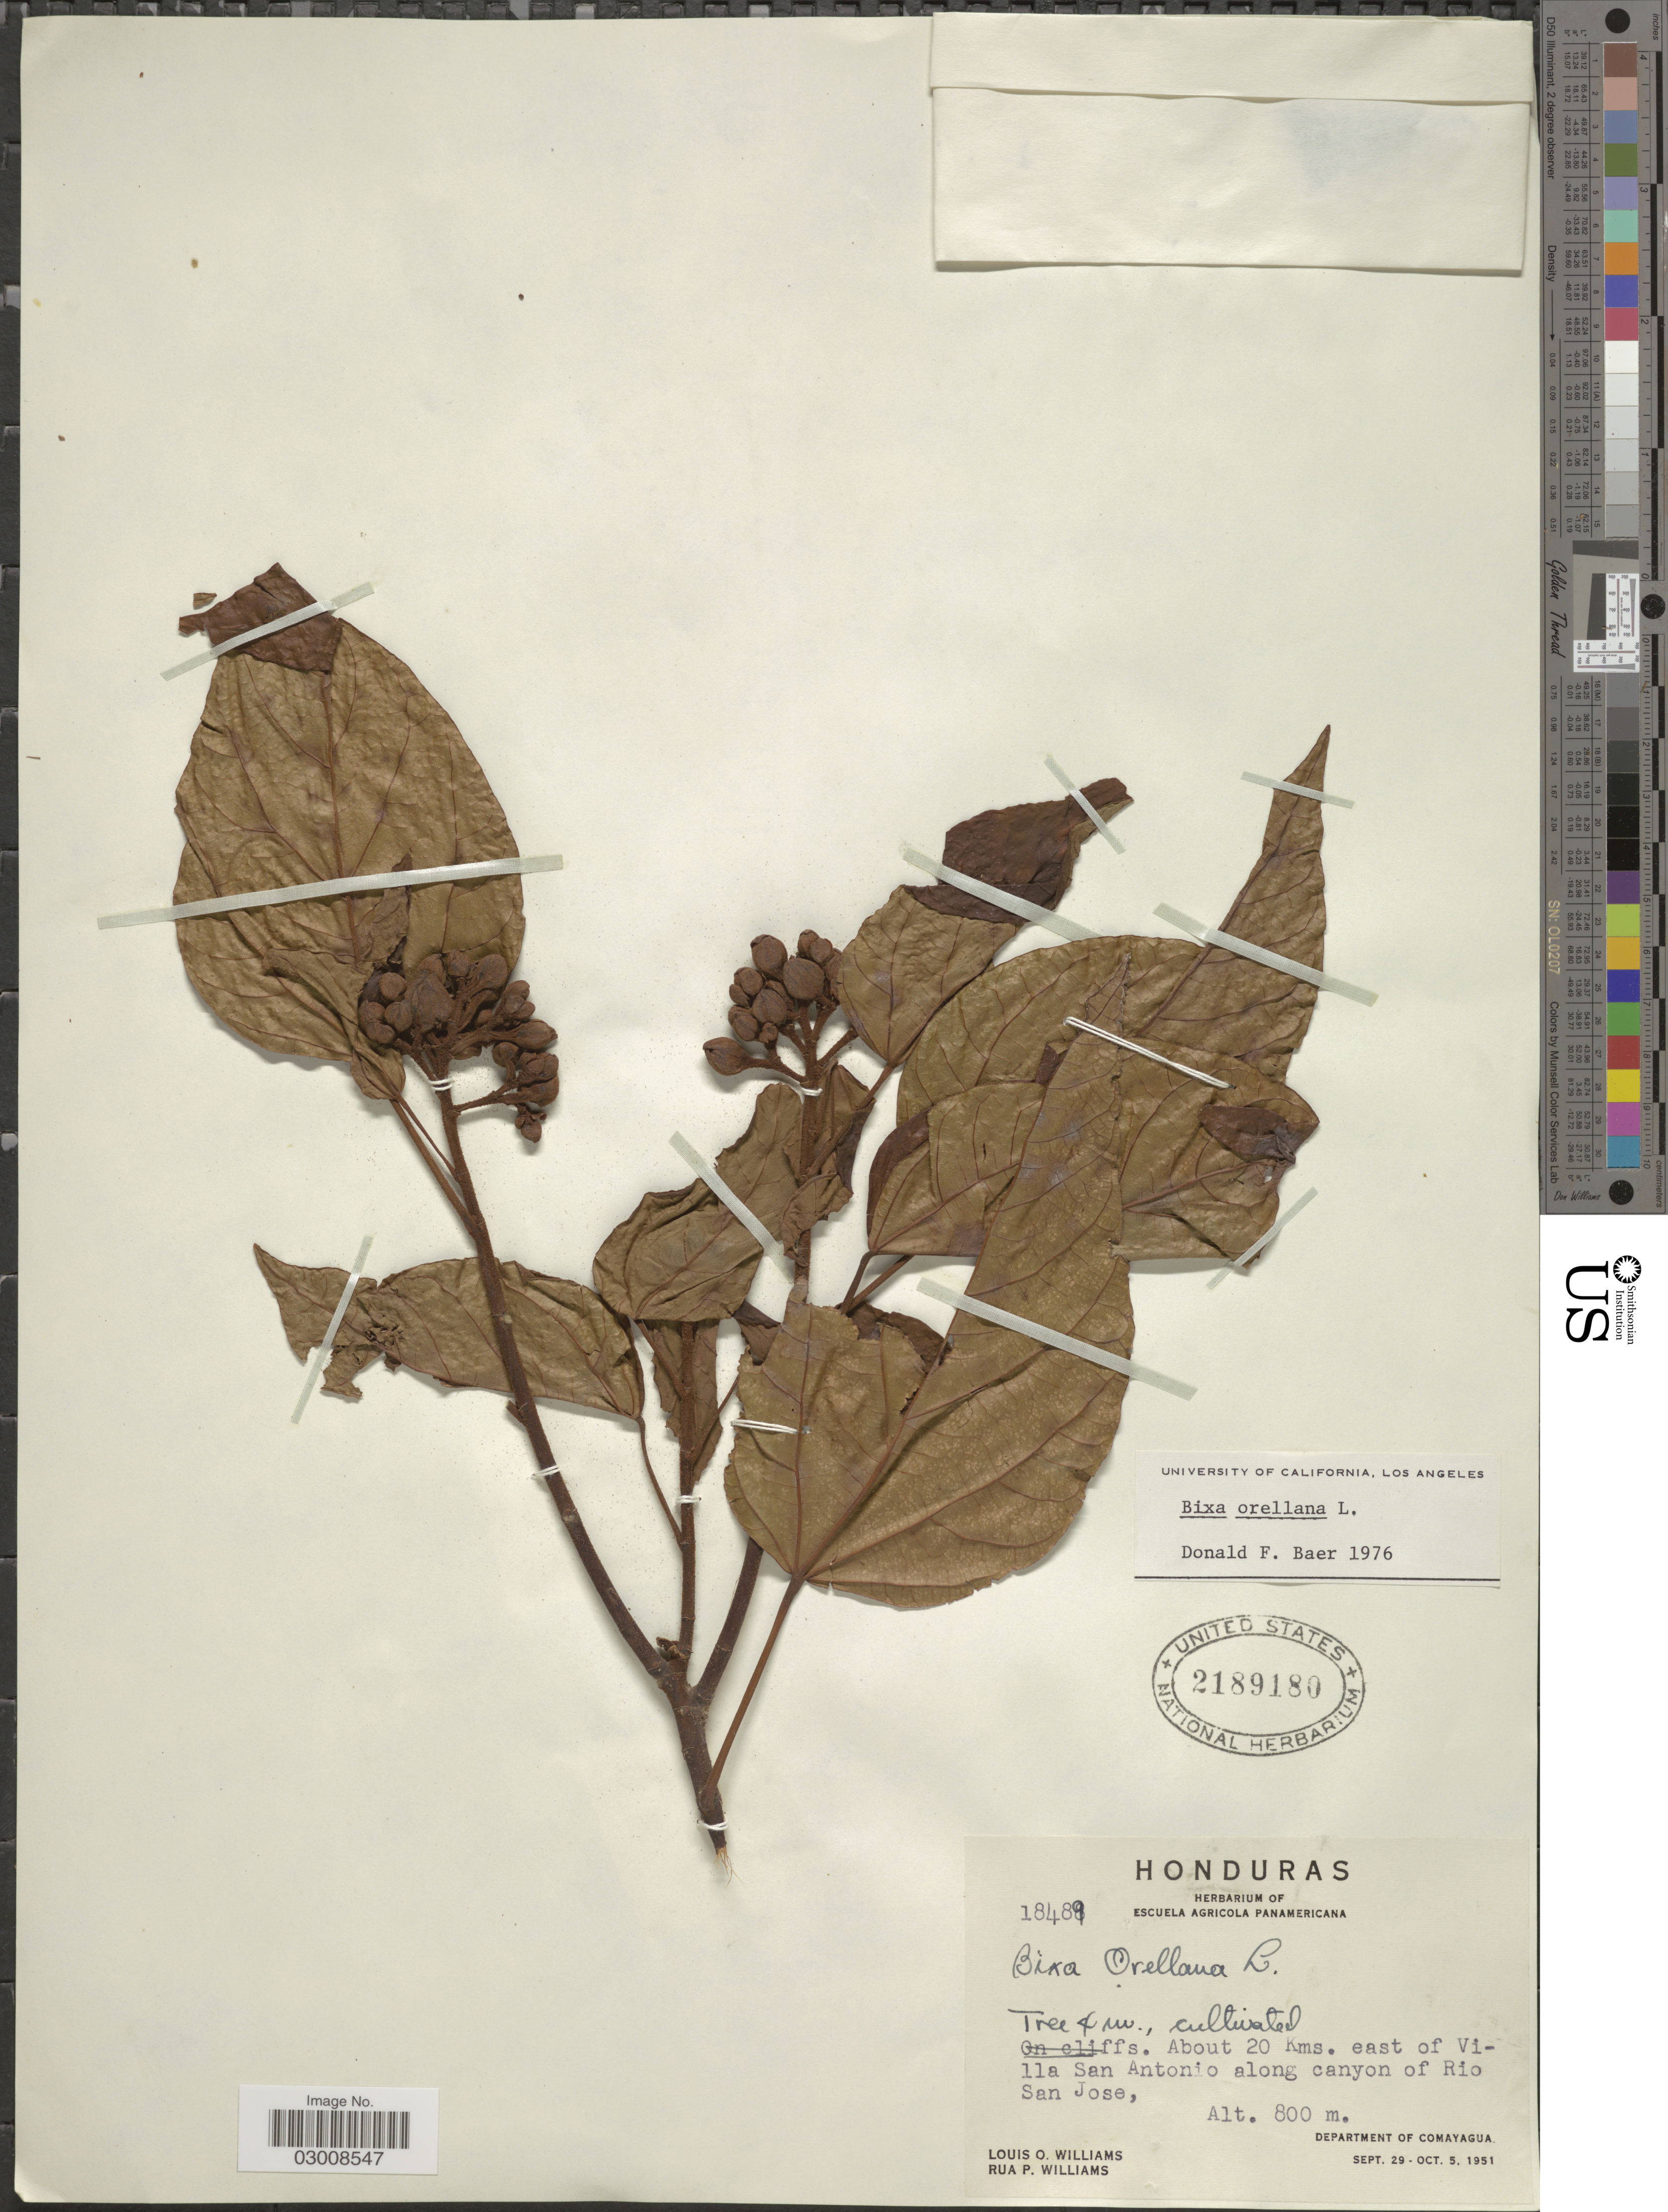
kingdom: Plantae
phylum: Tracheophyta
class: Magnoliopsida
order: Malvales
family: Bixaceae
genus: Bixa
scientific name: Bixa orellana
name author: L.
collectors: L. O. Williams & R. P. Williams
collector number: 18489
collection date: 1951-09-29/1951-10-05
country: Honduras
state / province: Comayagua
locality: About 20 Kms. east of Villa San Antonio along canyon of Rio San Jose, Department of Comayagua.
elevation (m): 800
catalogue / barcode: US 2189180